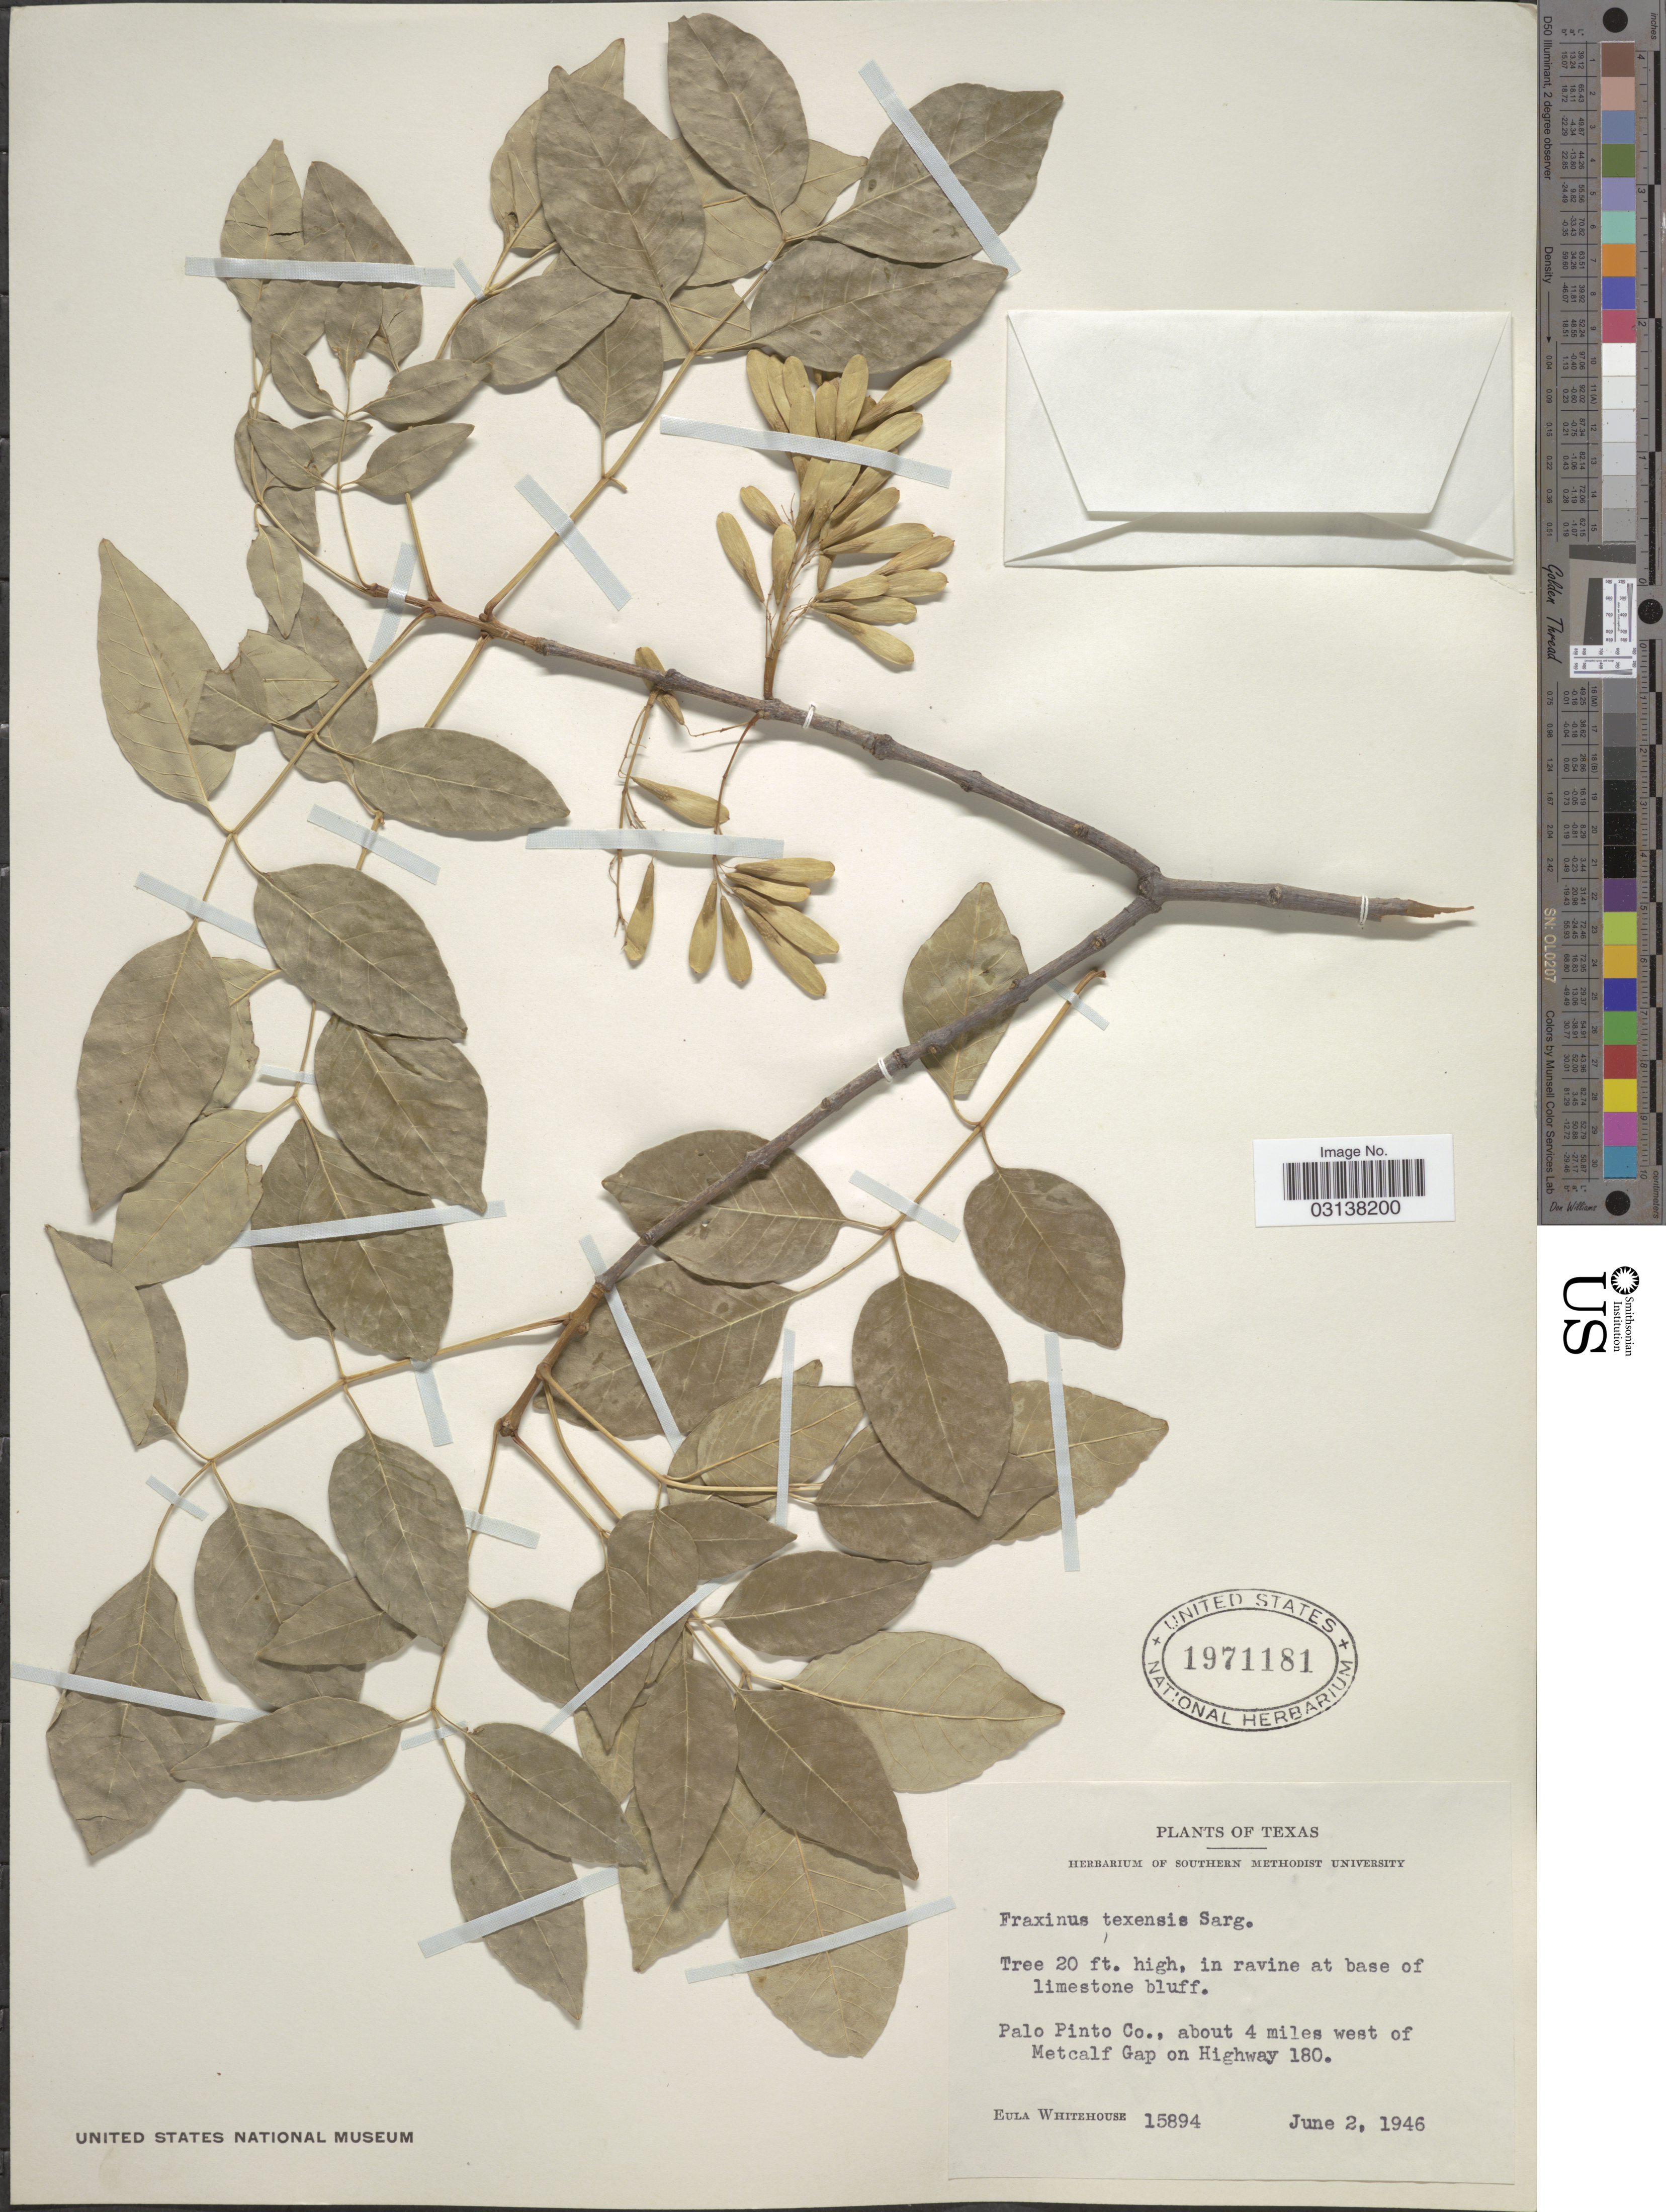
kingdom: Plantae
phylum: Tracheophyta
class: Magnoliopsida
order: Lamiales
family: Oleaceae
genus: Fraxinus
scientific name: Fraxinus albicans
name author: Buckley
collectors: E. Whitehouse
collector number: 15894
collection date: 1946-06-02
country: United States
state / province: Texas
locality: Palo Pinto Co., about 4 miles west of Metcalf Gap on Highway 180.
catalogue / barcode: US 1971181